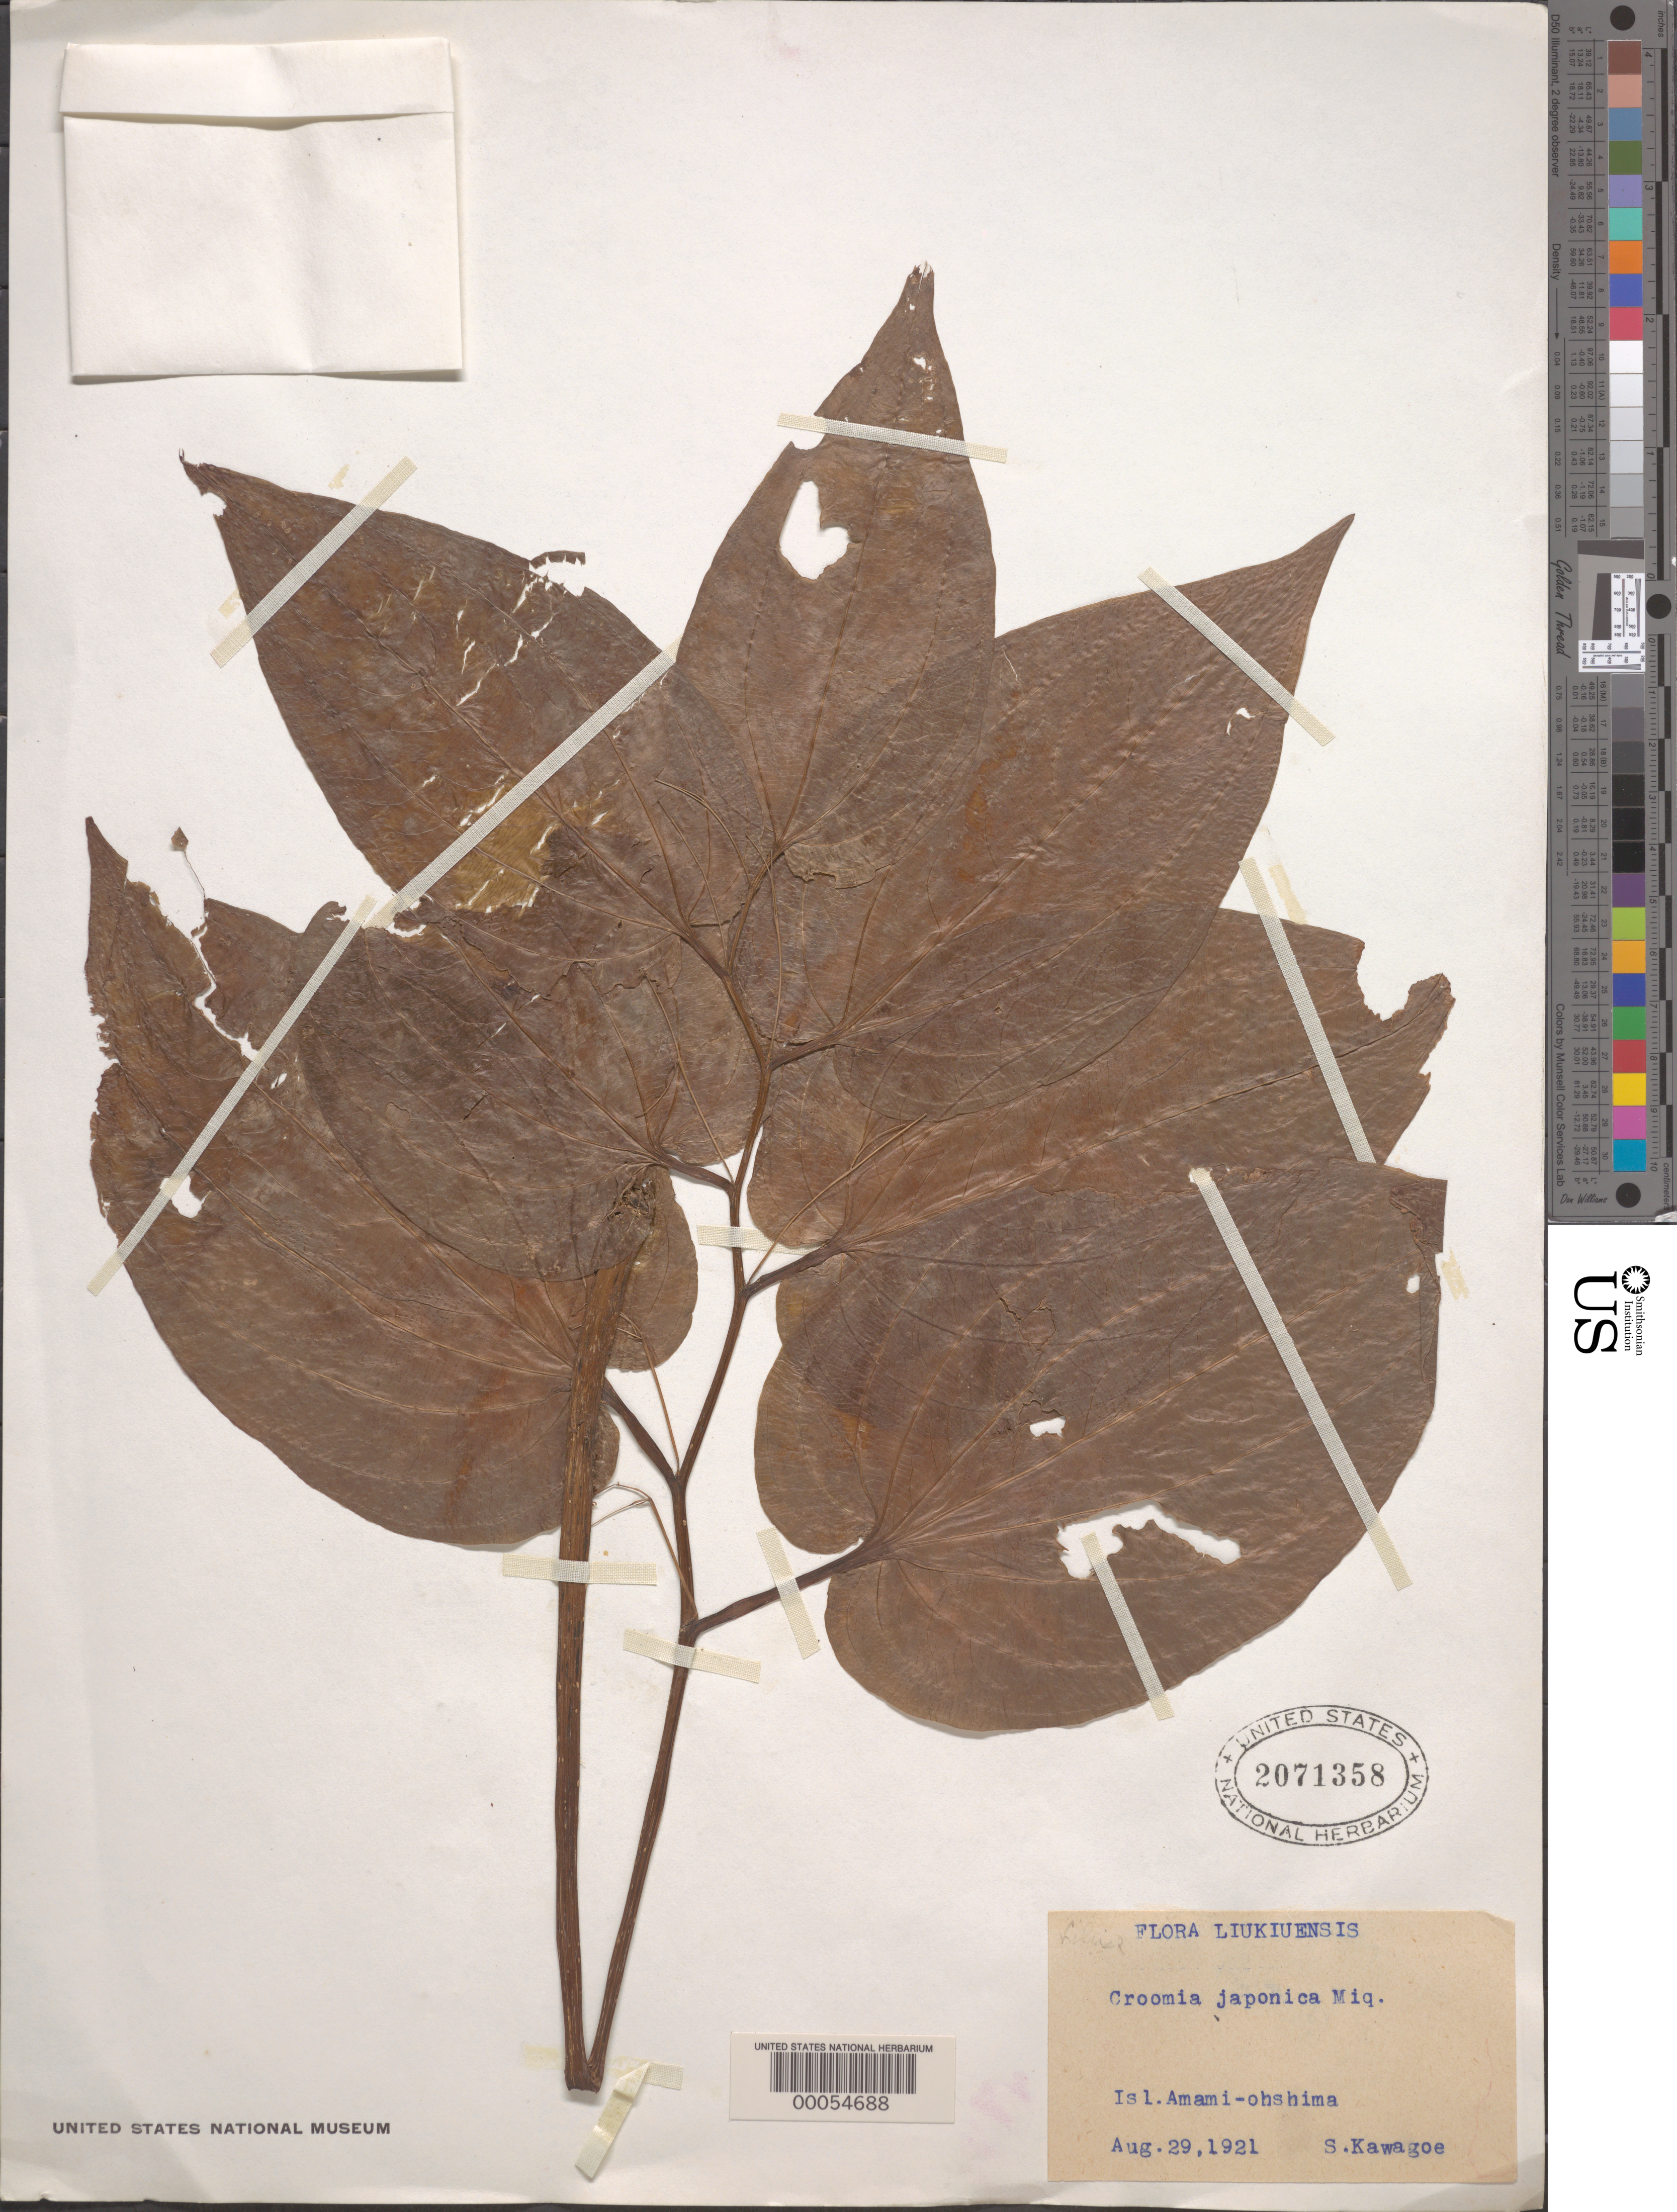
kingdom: Plantae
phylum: Tracheophyta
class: Liliopsida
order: Pandanales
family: Stemonaceae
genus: Stemona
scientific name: Stemona japonica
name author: (Blume) Miq.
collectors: S. Kawagoe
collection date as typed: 29 Aug 1921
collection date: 1921-08-29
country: Japan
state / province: Kagosima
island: Amami-O-Shima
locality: Amami Is., Amami-o-Shima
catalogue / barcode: US 2071358